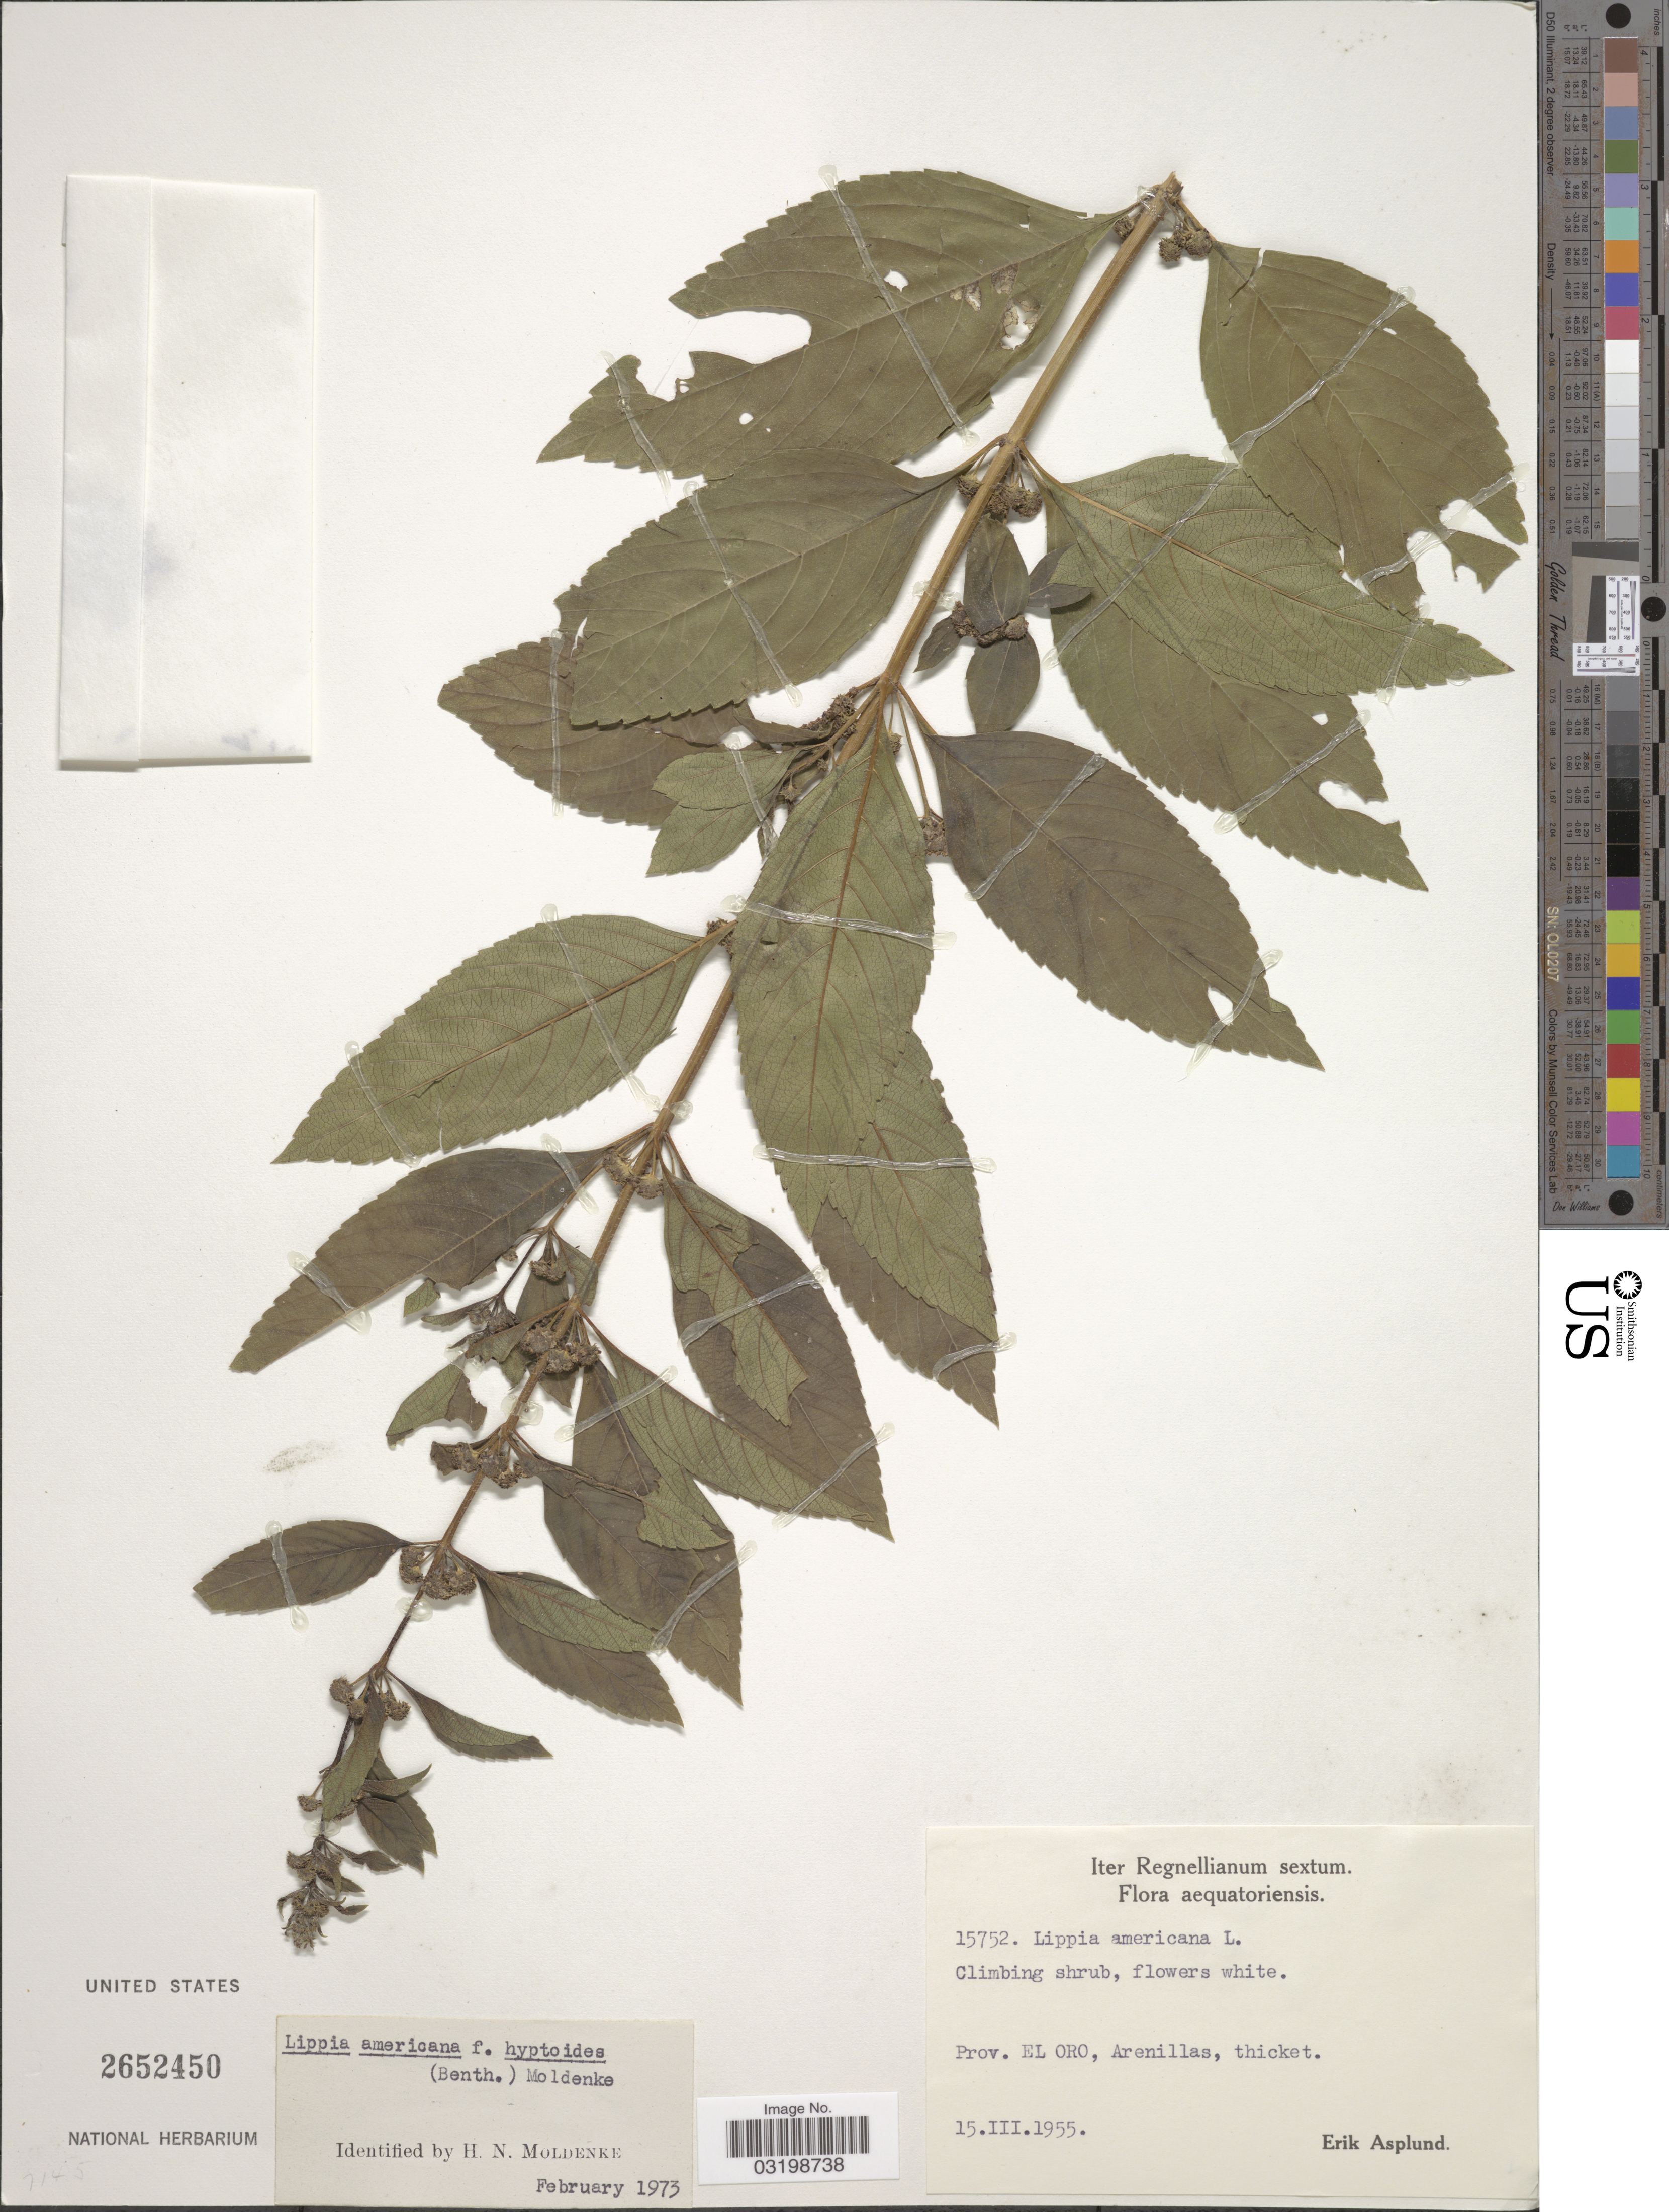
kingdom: Plantae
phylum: Tracheophyta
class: Magnoliopsida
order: Lamiales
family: Verbenaceae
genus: Lippia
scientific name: Lippia americana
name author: L.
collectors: E. Asplund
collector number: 15752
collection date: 1955-03-15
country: Ecuador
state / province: El Oro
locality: Arenillas.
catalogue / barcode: US 2652450